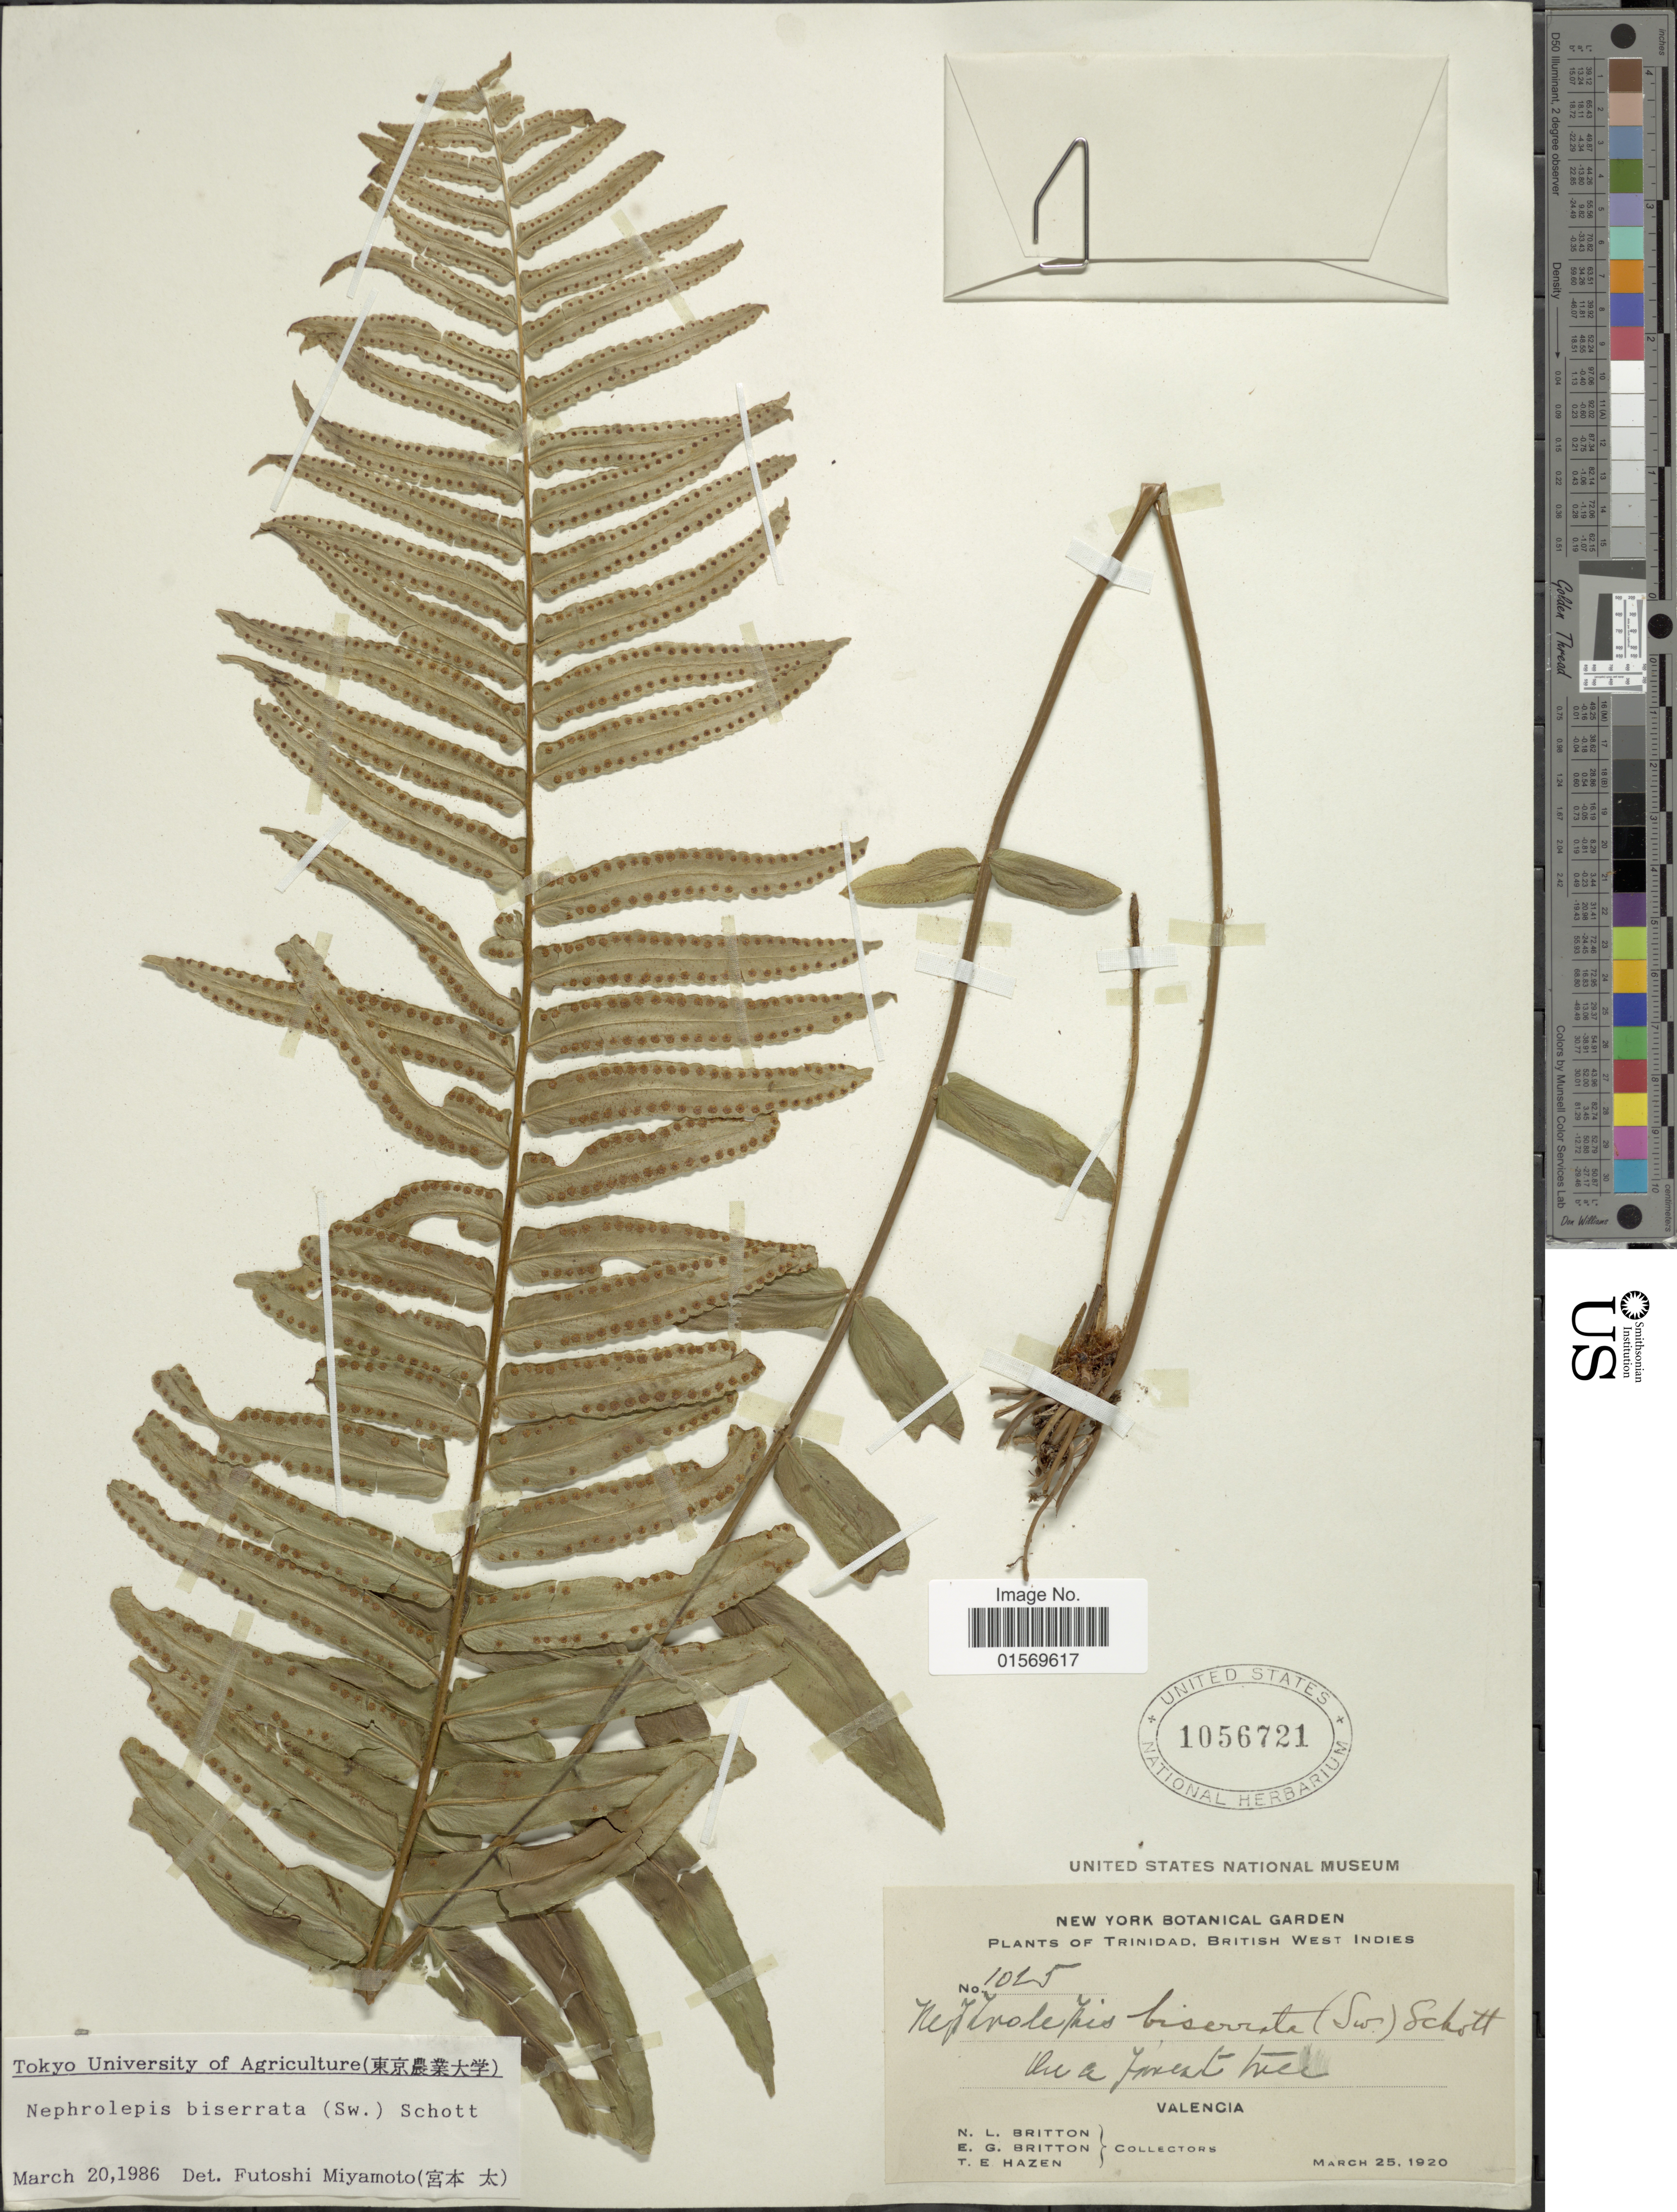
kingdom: Plantae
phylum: Tracheophyta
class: Polypodiopsida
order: Polypodiales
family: Nephrolepidaceae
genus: Nephrolepis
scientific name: Nephrolepis biserrata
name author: (Sw.) Schott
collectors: N. Britton, E. G. Britton & T. E. Hazen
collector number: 1025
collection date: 1920-03-25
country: Trinidad and Tobago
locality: British West Indies, Valencia.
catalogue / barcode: US 1056721